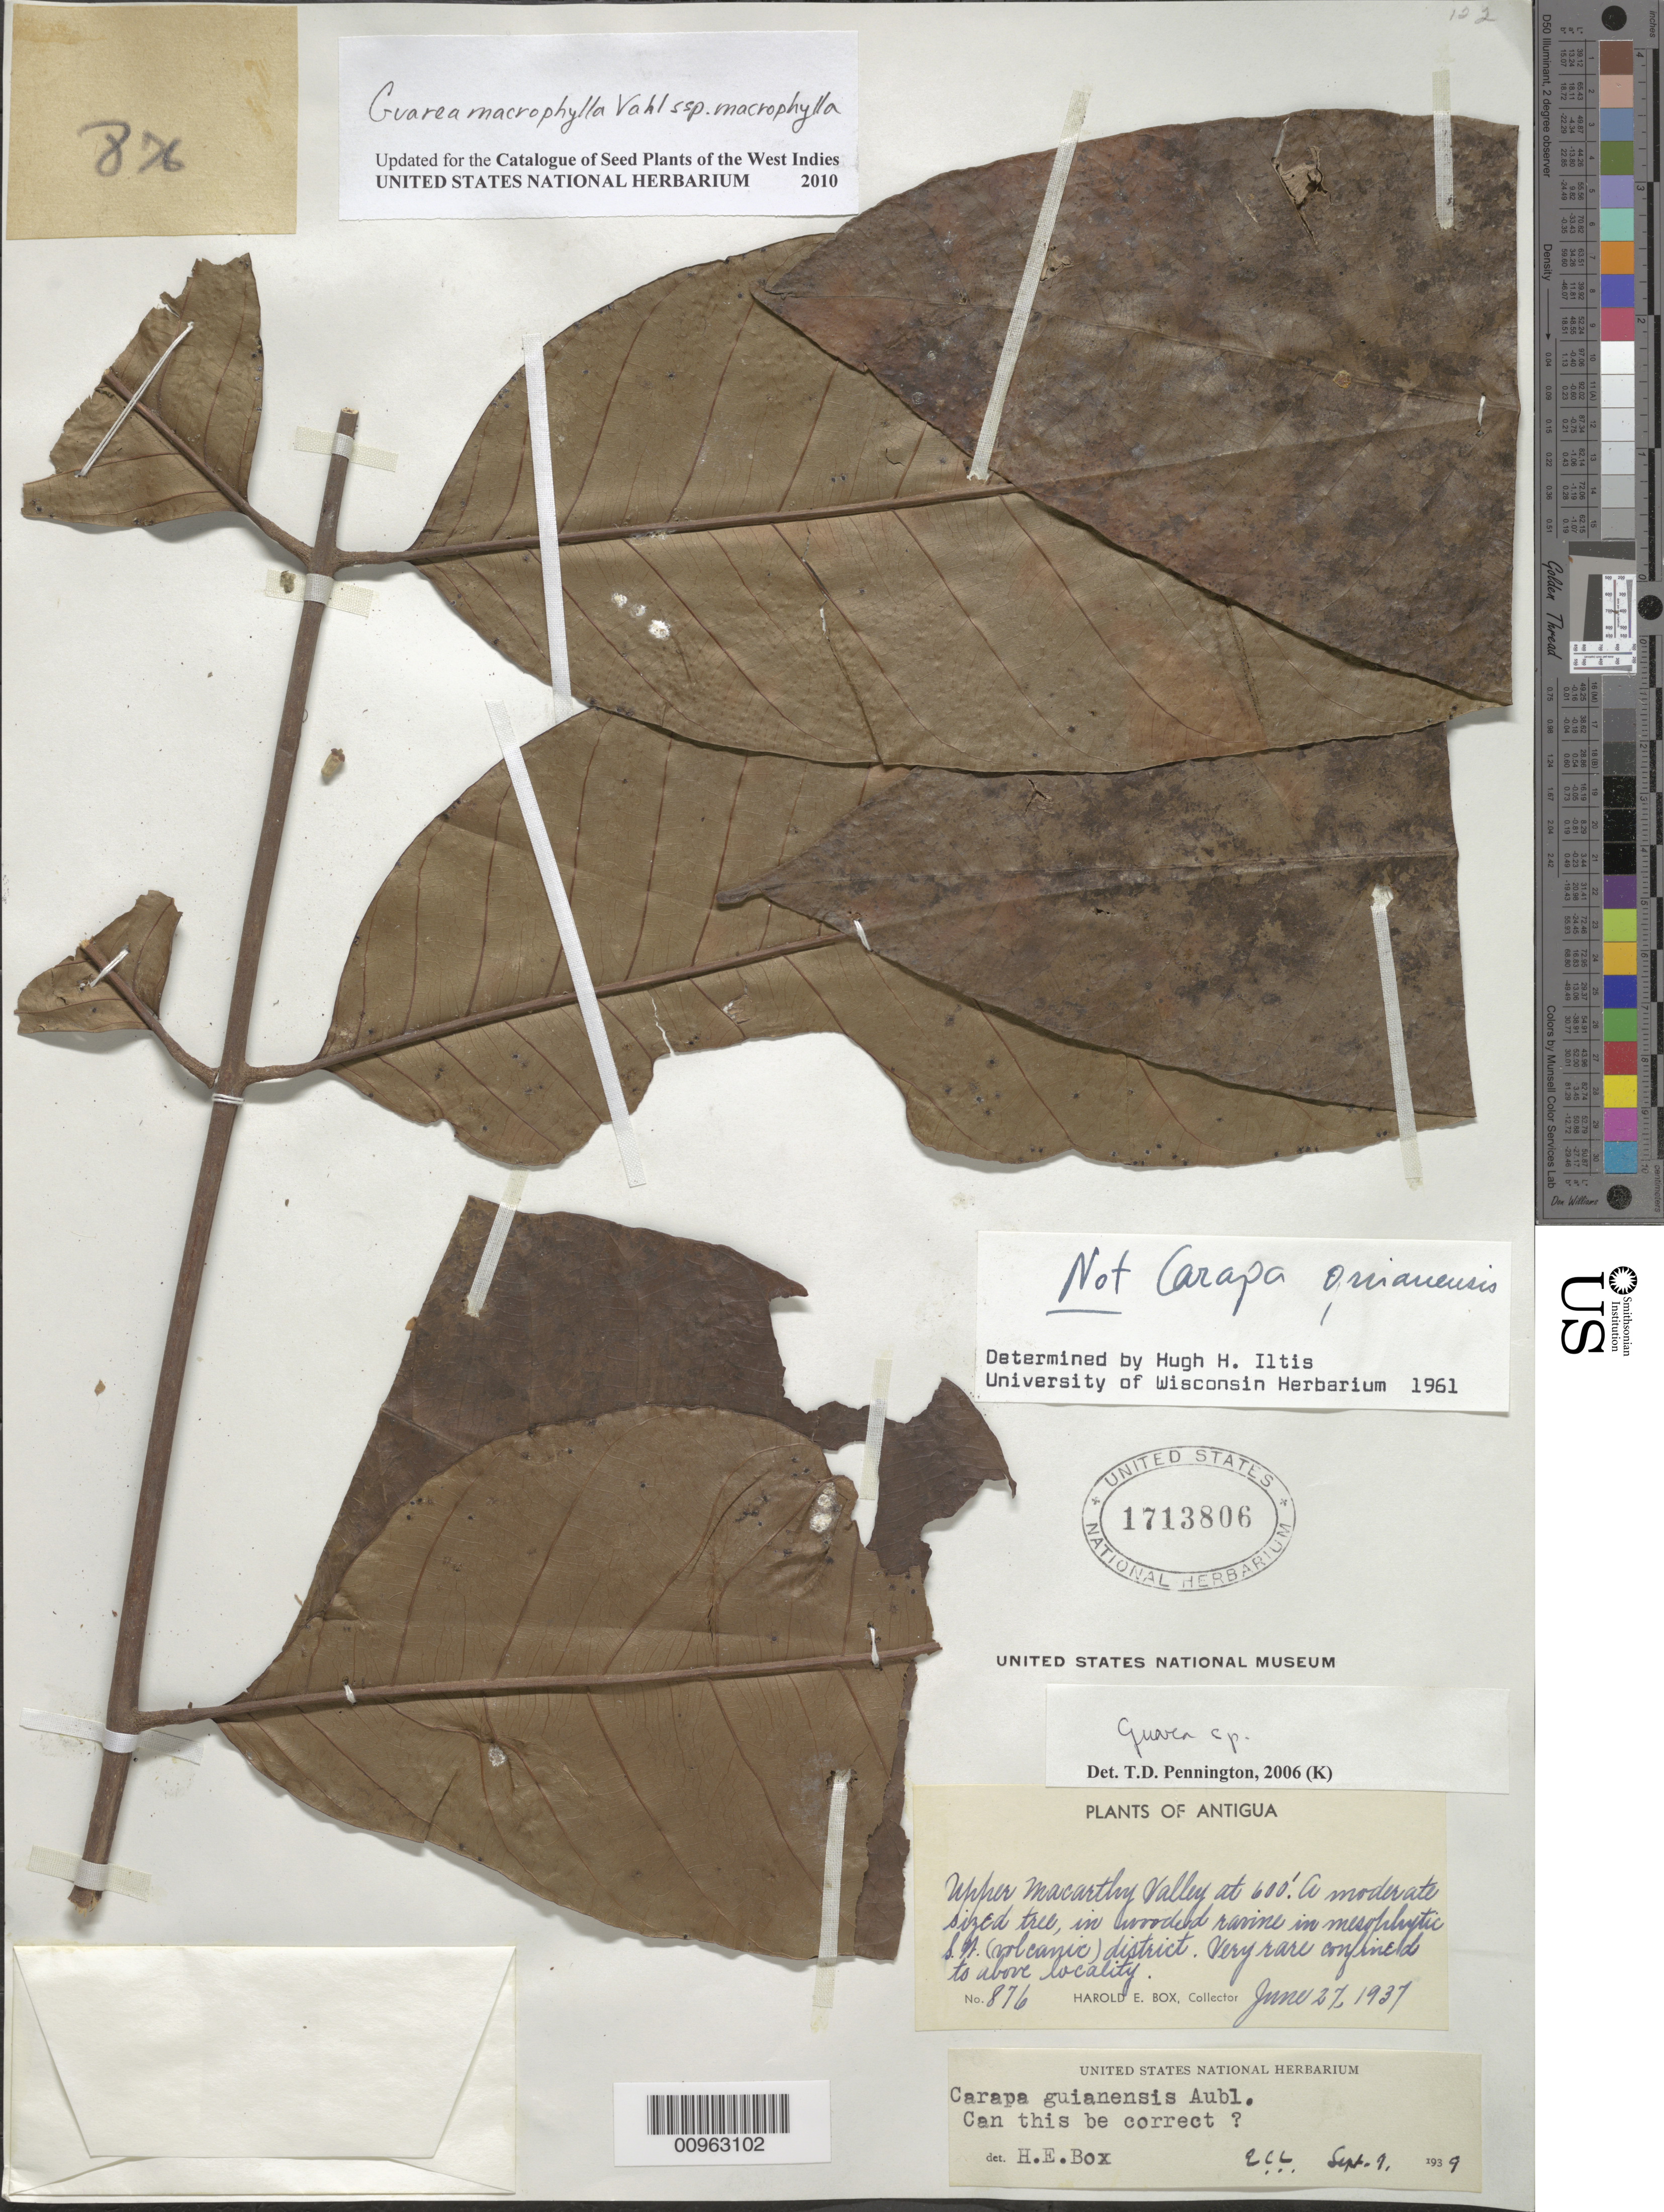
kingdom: Plantae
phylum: Tracheophyta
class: Magnoliopsida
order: Sapindales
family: Meliaceae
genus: Guarea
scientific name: Guarea sp.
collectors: H. E. Box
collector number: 876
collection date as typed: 27 Jun 1937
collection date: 1937-06-27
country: Antigua and Barbuda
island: Antigua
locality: Upper Macarthy Valley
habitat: In wooded ravine in mesophytic SW (Volcanic) district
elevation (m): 600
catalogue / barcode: US 1713806